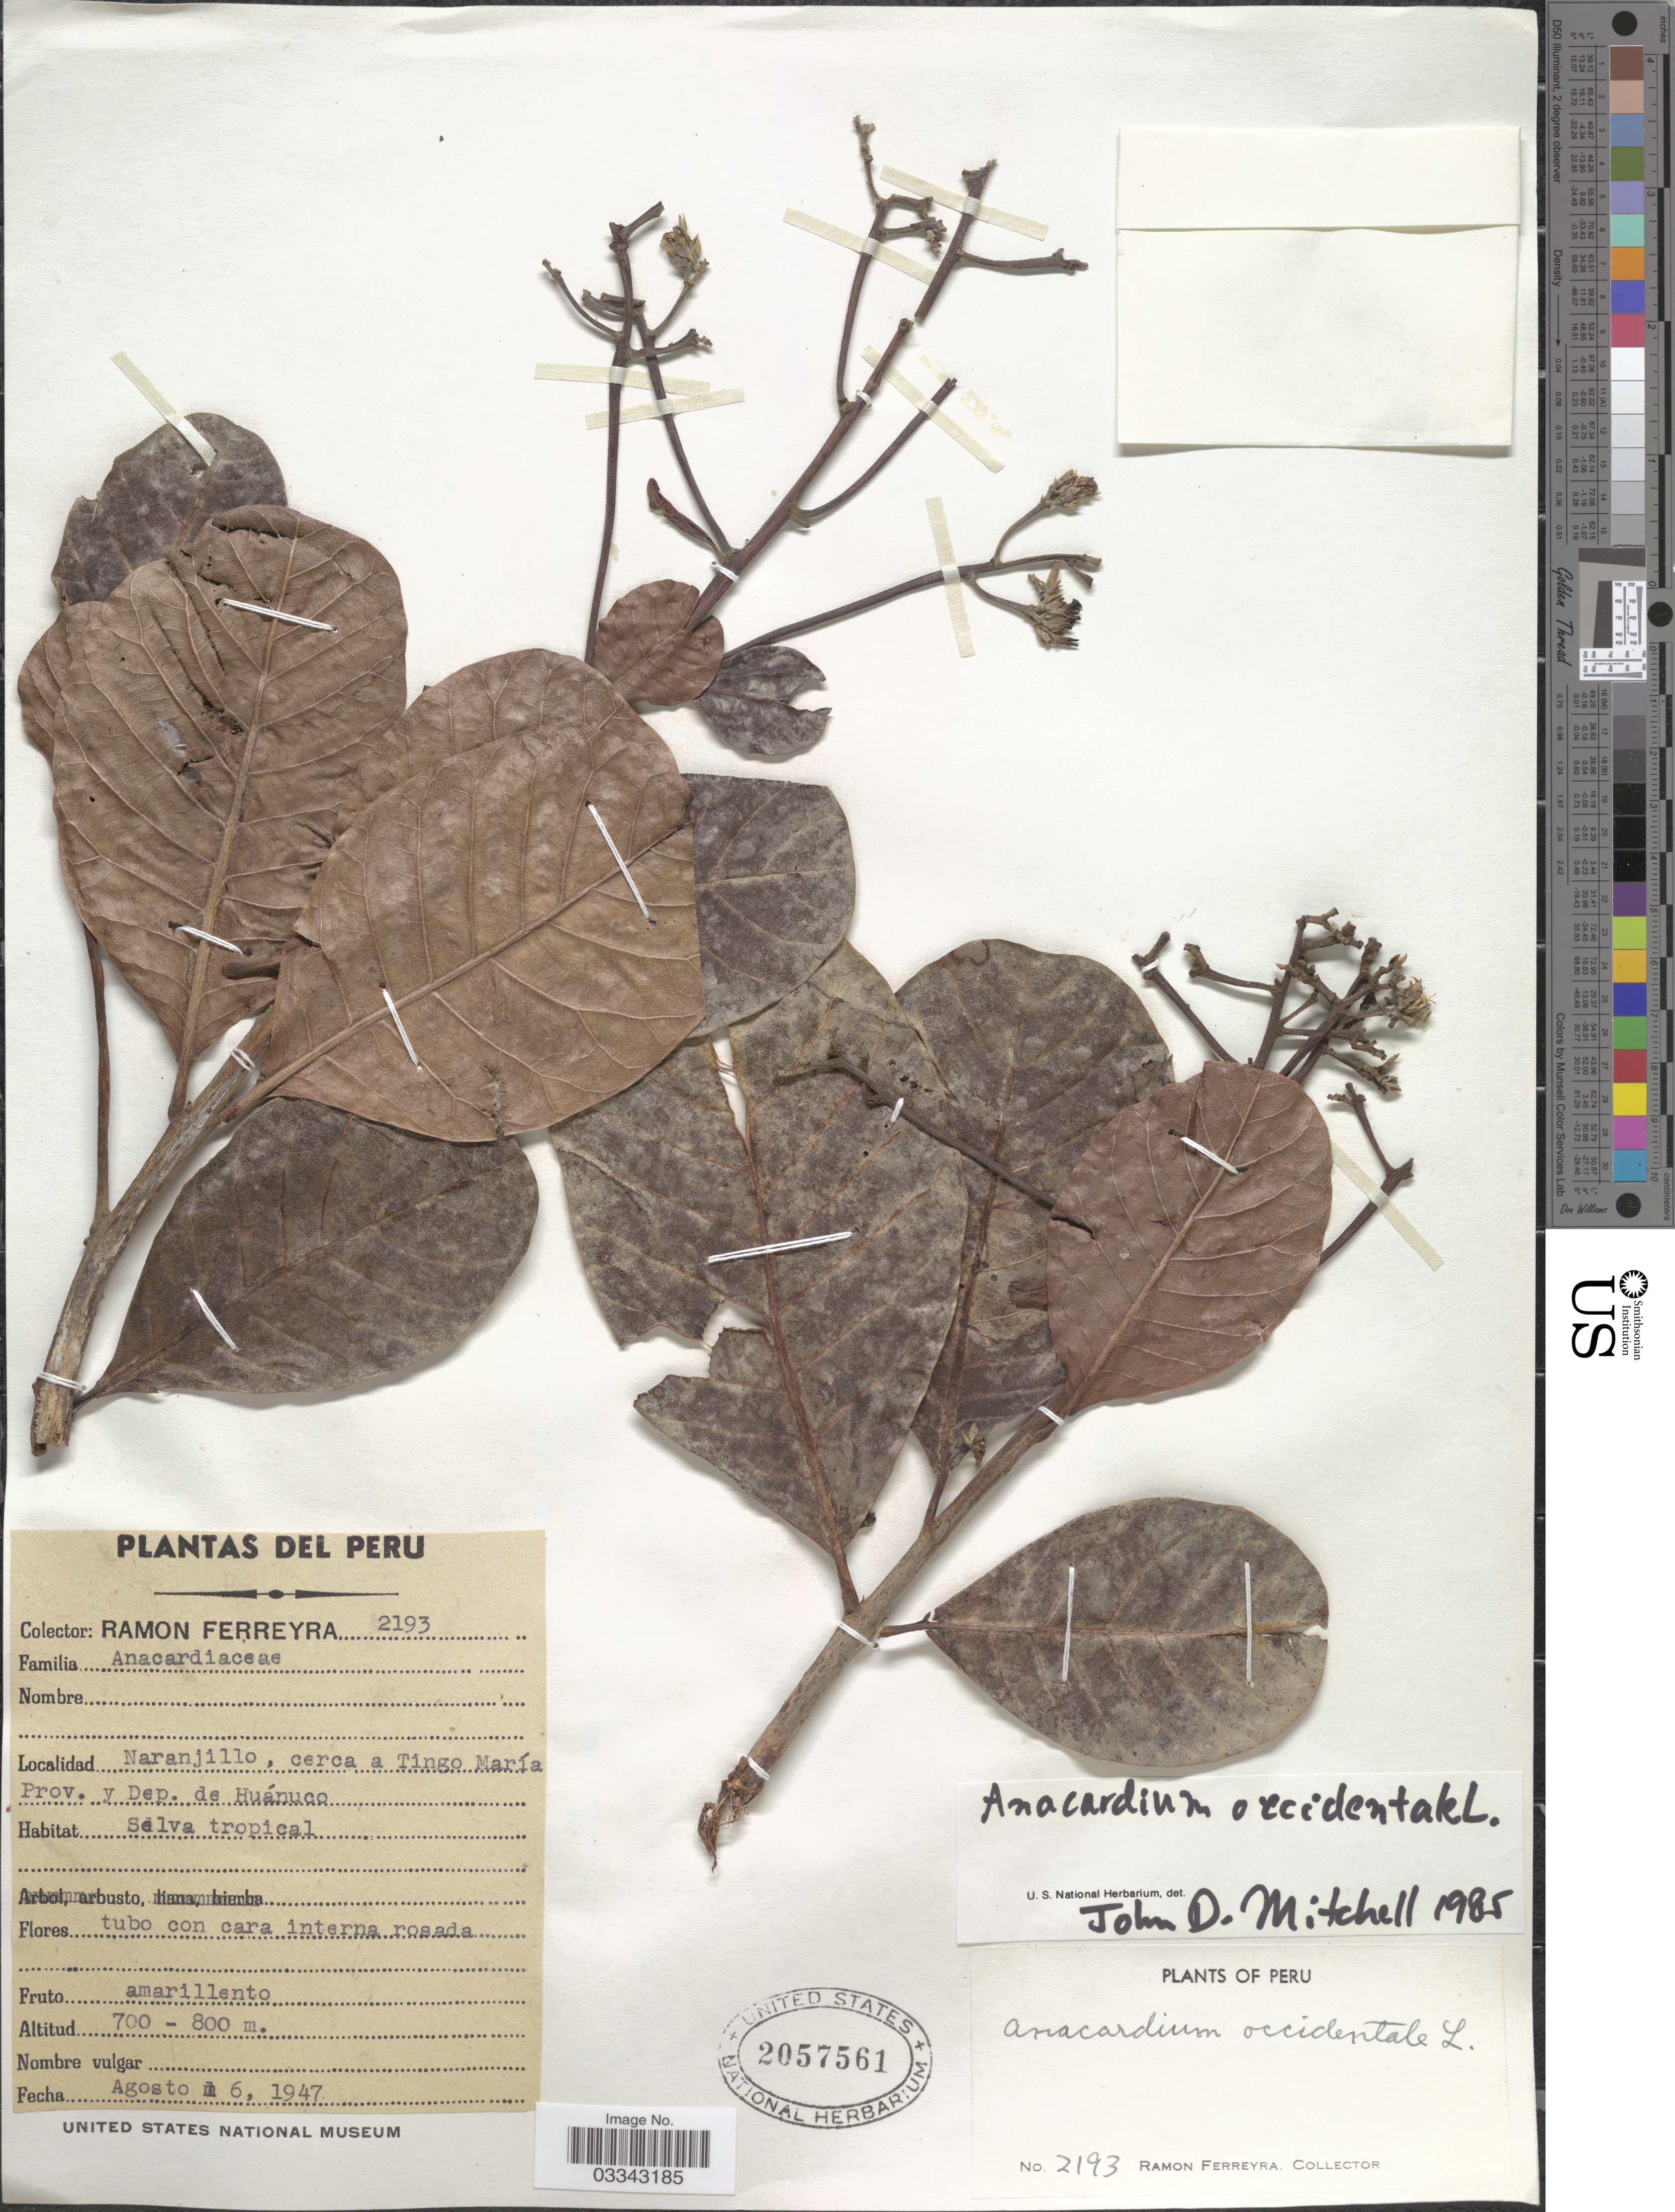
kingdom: Plantae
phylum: Tracheophyta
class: Magnoliopsida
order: Sapindales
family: Anacardiaceae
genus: Anacardium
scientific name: Anacardium occidentale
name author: L.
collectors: R. A. Ferreyra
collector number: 2193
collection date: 1947-08-06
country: Peru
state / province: Huánuco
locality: Naranjillo, cerca a Tingo María Prov. y Dep. de Huánuco.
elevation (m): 700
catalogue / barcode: US 2057561